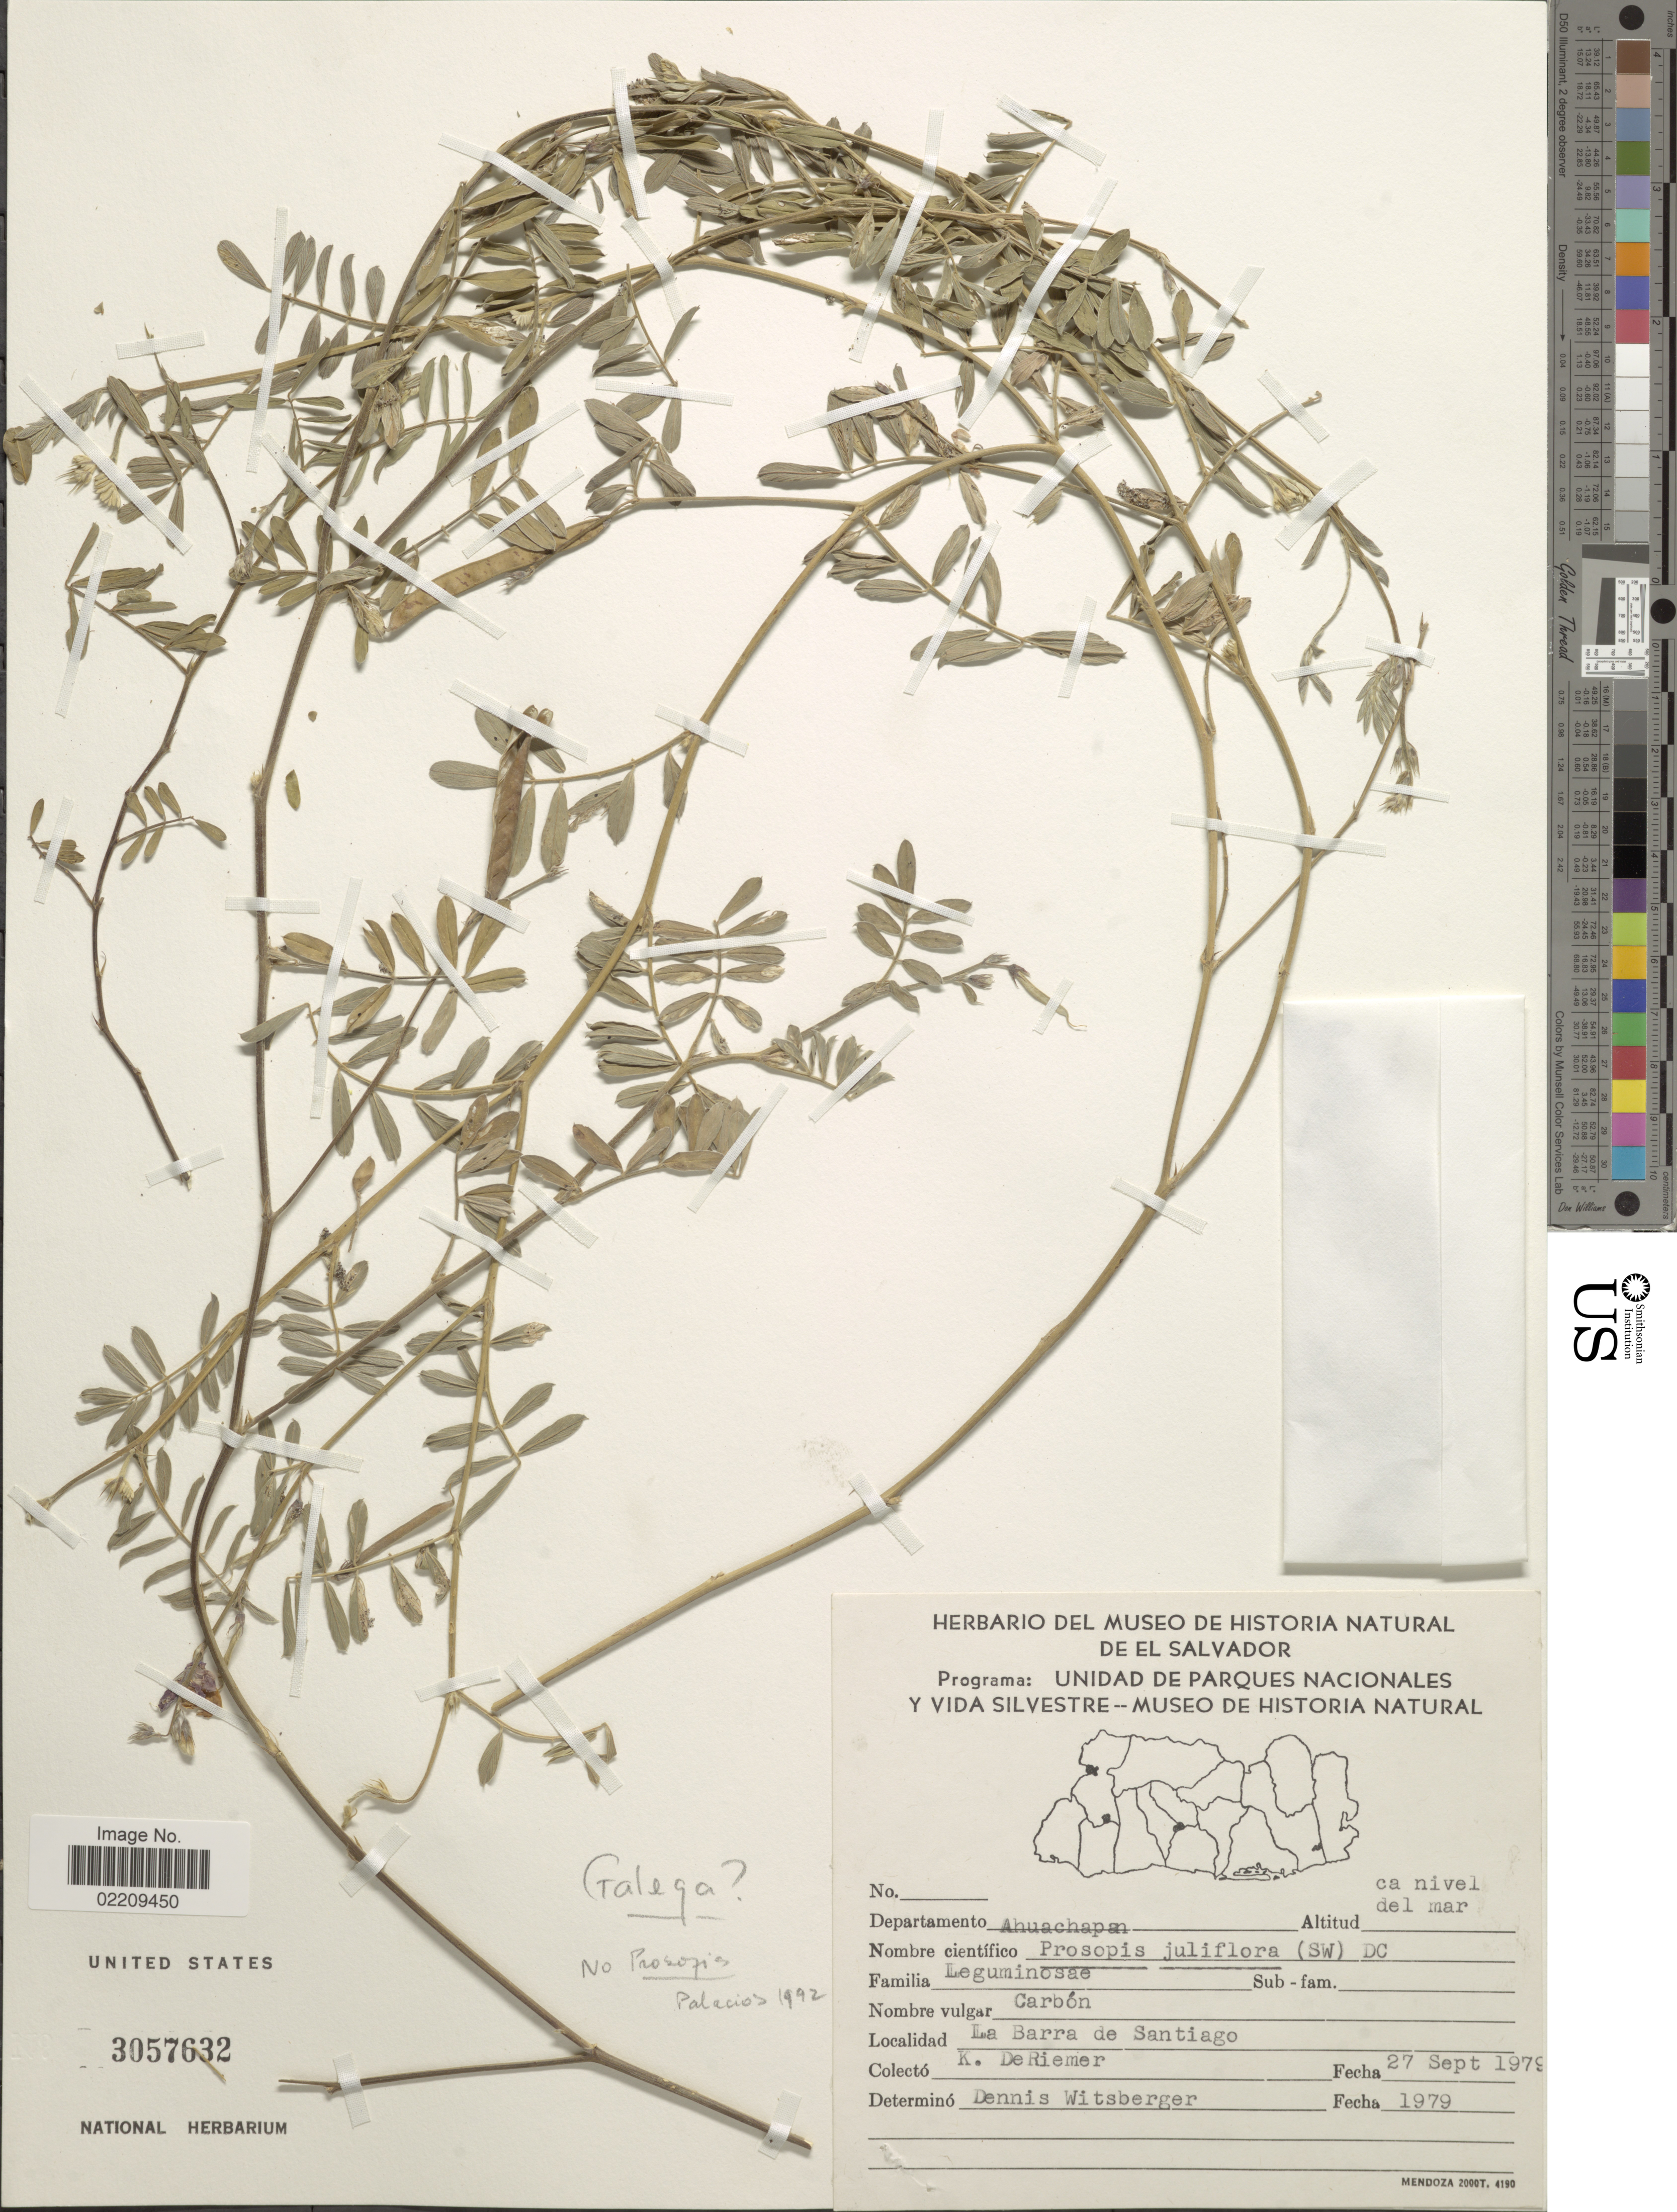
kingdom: Plantae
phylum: Tracheophyta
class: Magnoliopsida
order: Fabales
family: Fabaceae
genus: Neltuma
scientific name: Neltuma juliflora var. juliflora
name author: (Sw.) Raf.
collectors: K. DeRiemer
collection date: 1979-09-27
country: El Salvador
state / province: Ahuachapan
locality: La Barra de Santiago.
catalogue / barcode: US 3057632